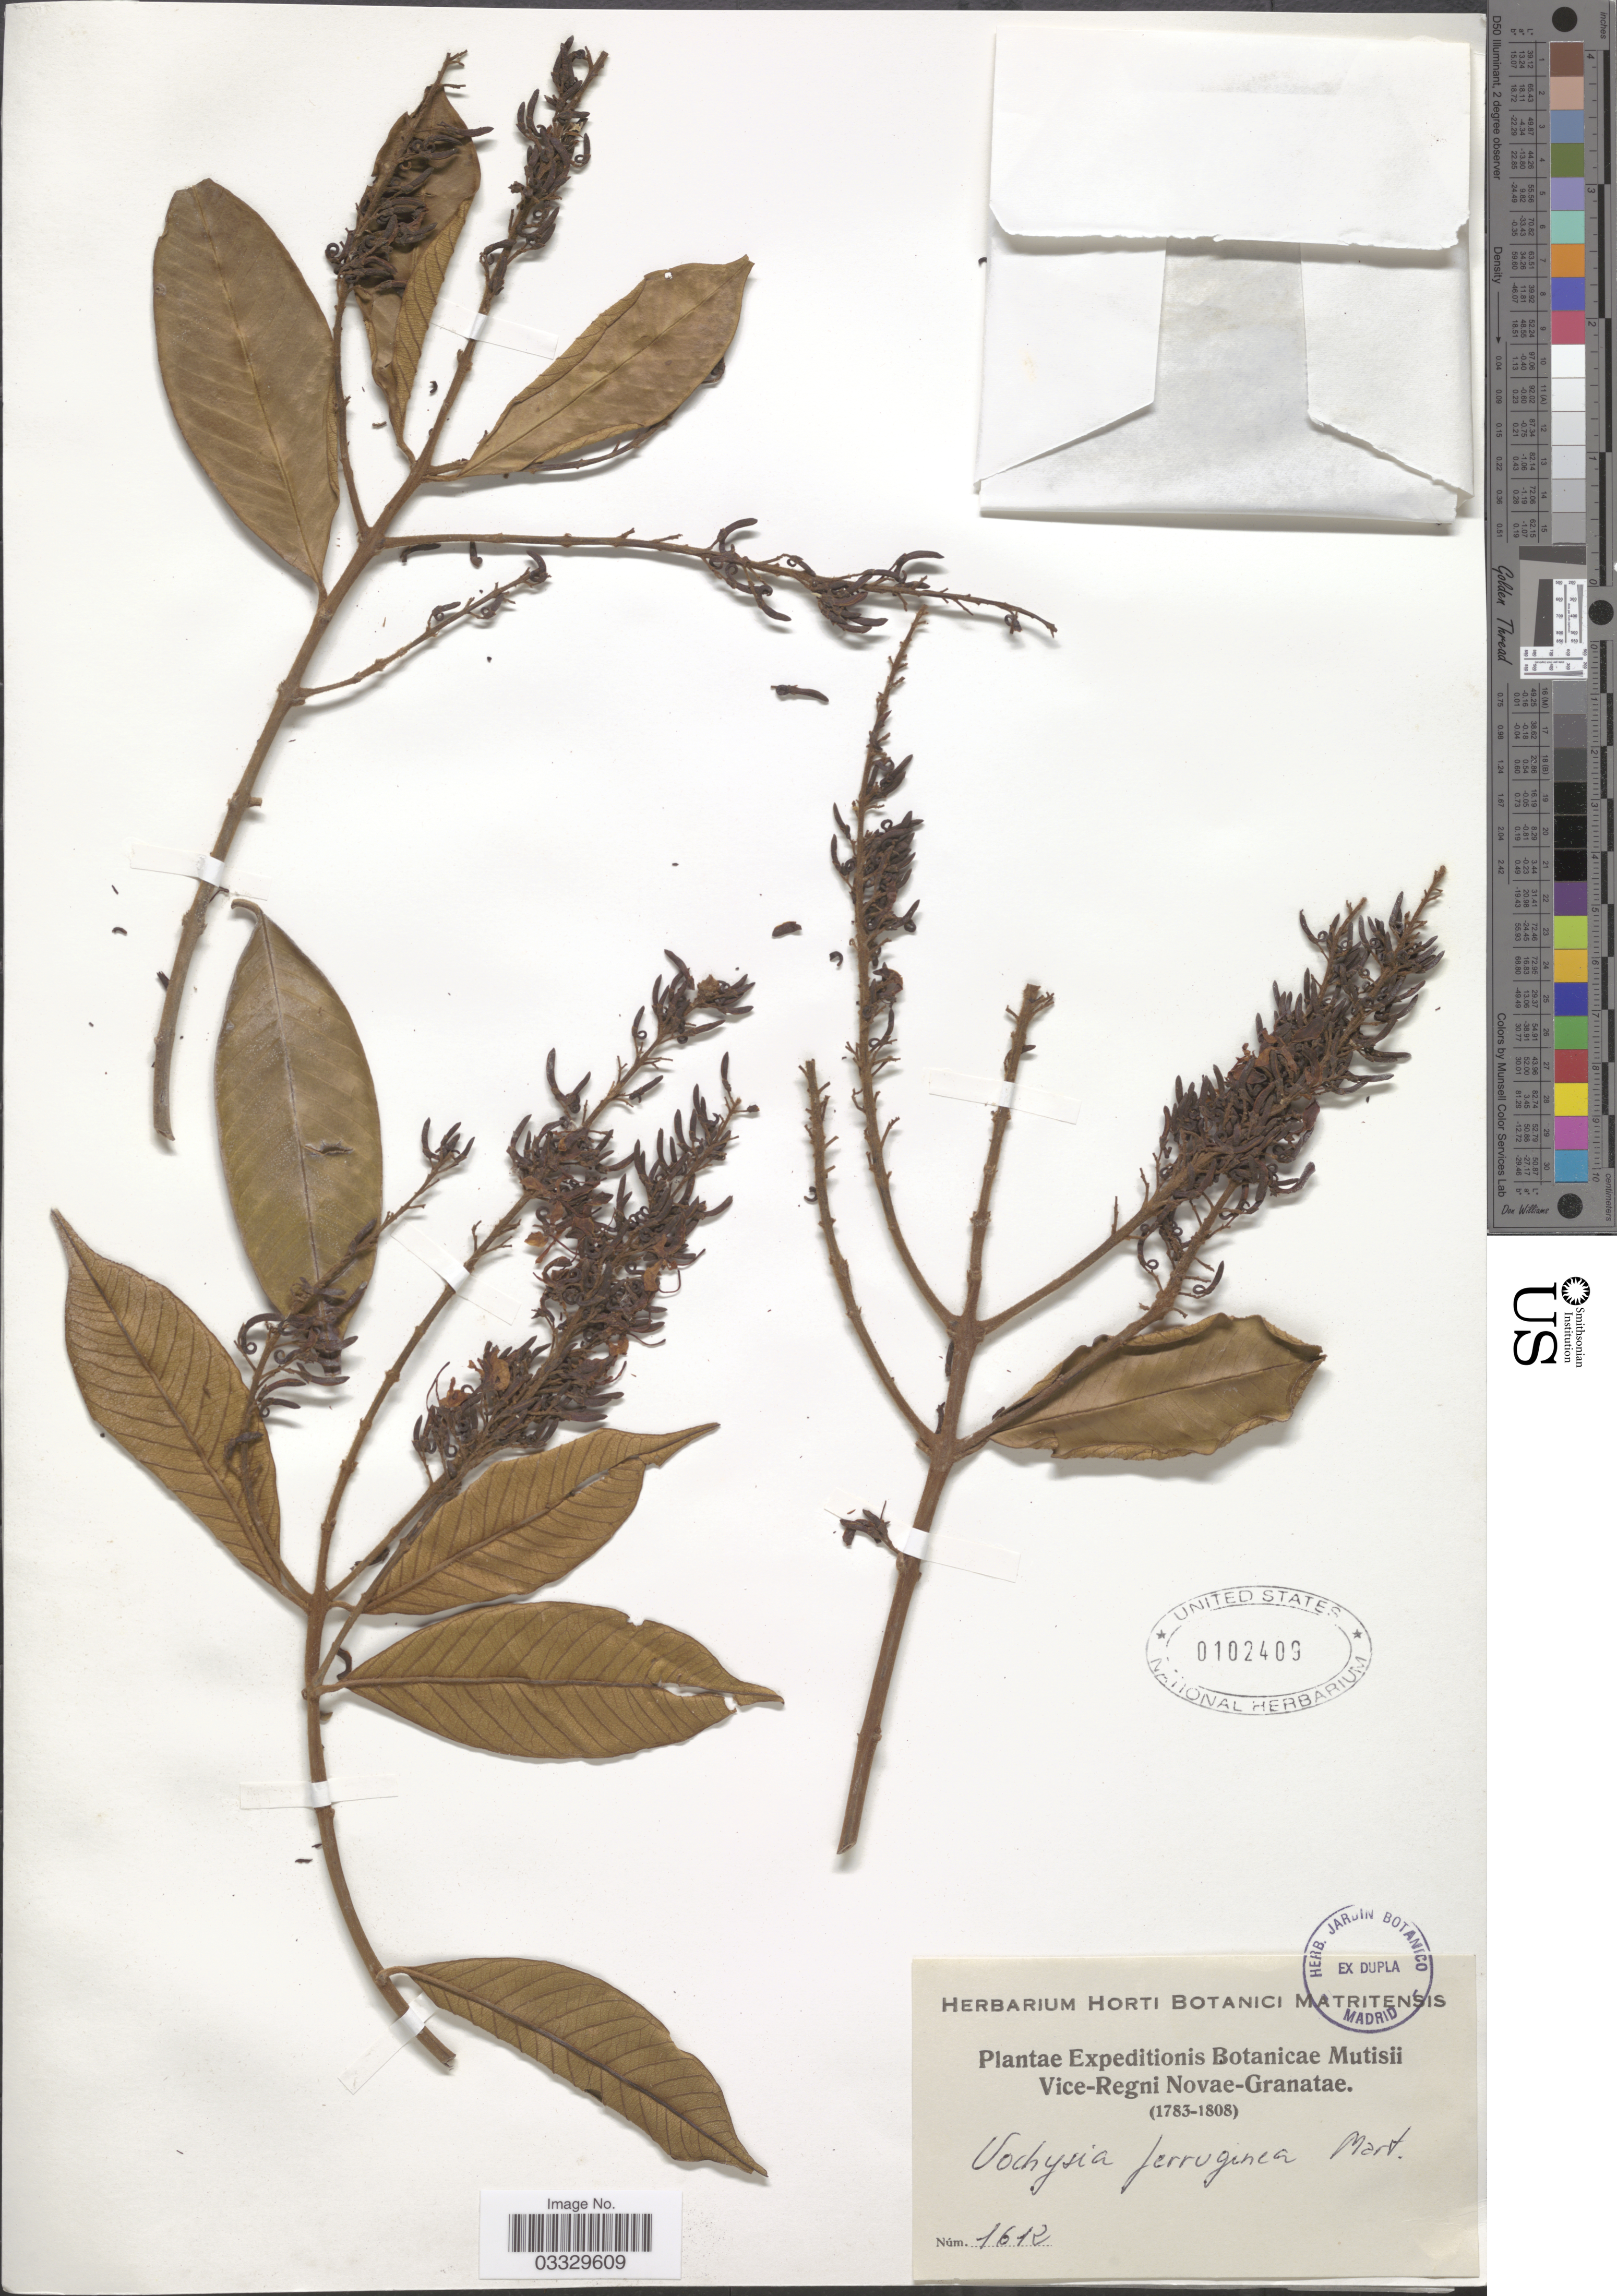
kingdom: Plantae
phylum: Tracheophyta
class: Magnoliopsida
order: Myrtales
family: Vochysiaceae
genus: Vochysia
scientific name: Vochysia ferruginea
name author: Mart.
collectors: Expeditions Botanicae Mutisii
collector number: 1612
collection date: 1783/1808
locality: Vice-Regni Novae-Granatae.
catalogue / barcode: US 102409